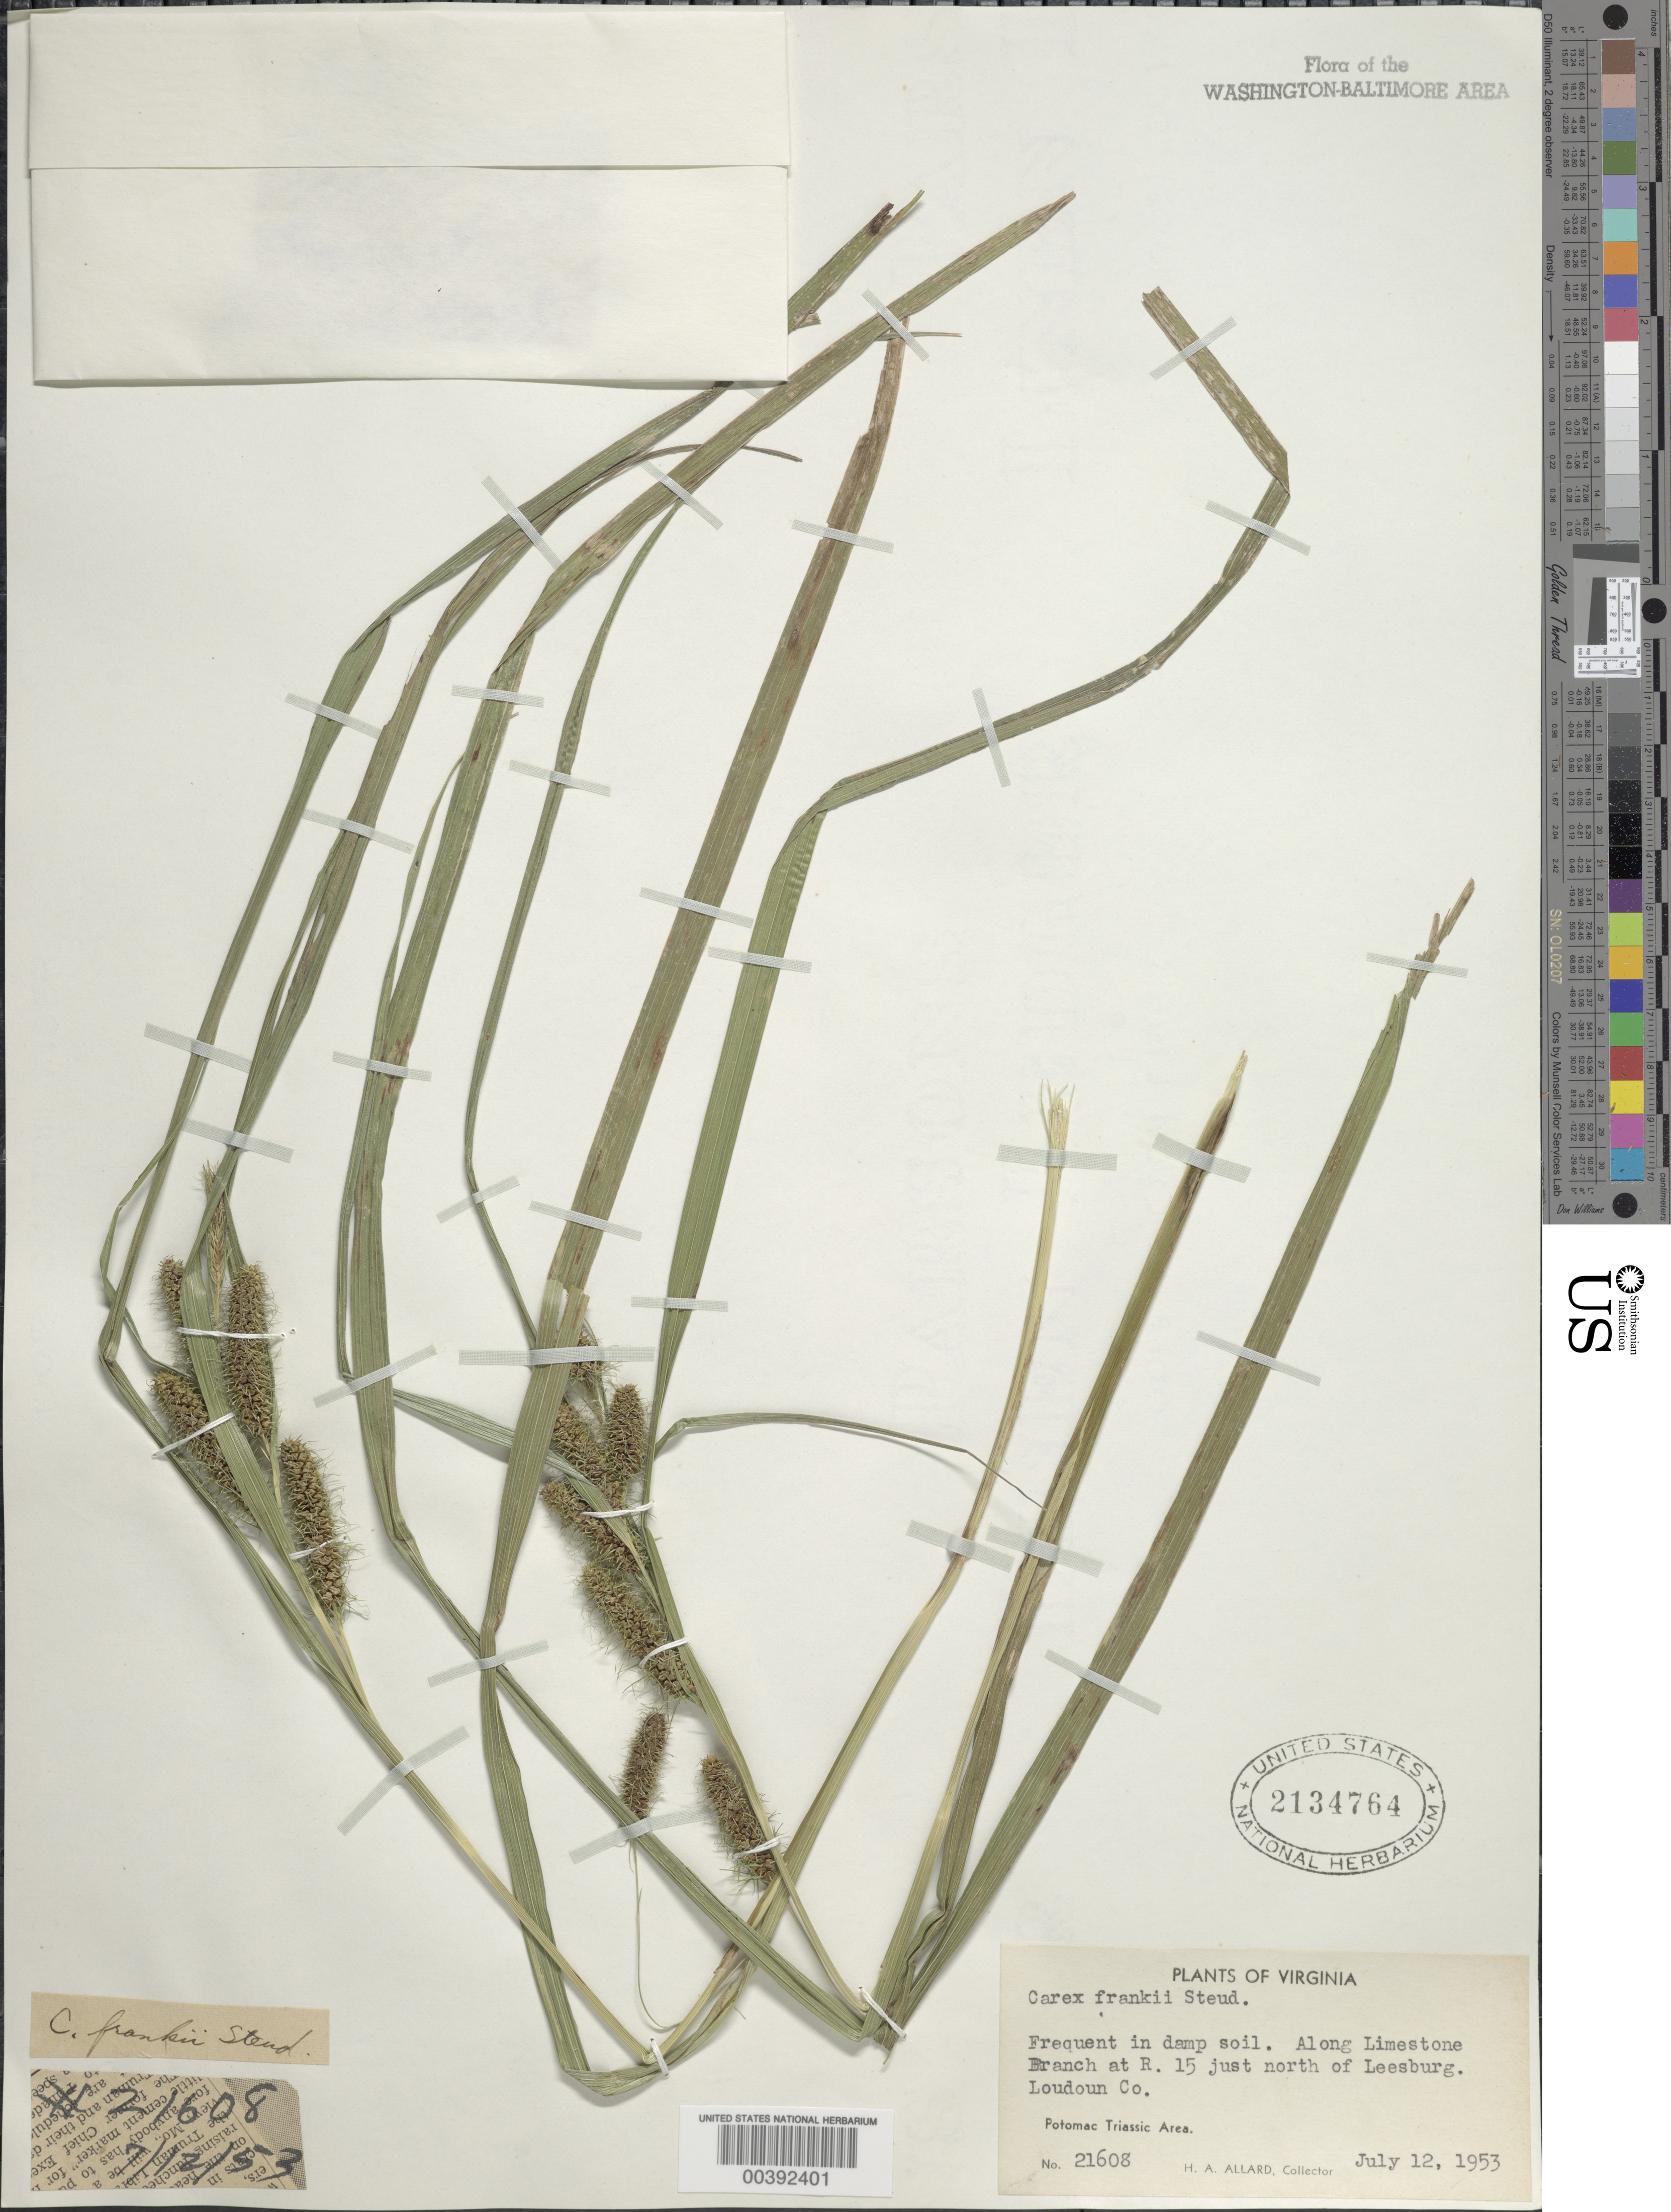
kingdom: Plantae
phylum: Tracheophyta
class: Liliopsida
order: Poales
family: Cyperaceae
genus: Carex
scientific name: Carex frankii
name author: Kunth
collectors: H. A. Allard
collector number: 21608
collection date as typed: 12 Jul 1953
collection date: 1953-07-12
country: United States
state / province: Virginia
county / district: Loudoun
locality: Limestone Branch at Route 15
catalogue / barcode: US 2134764